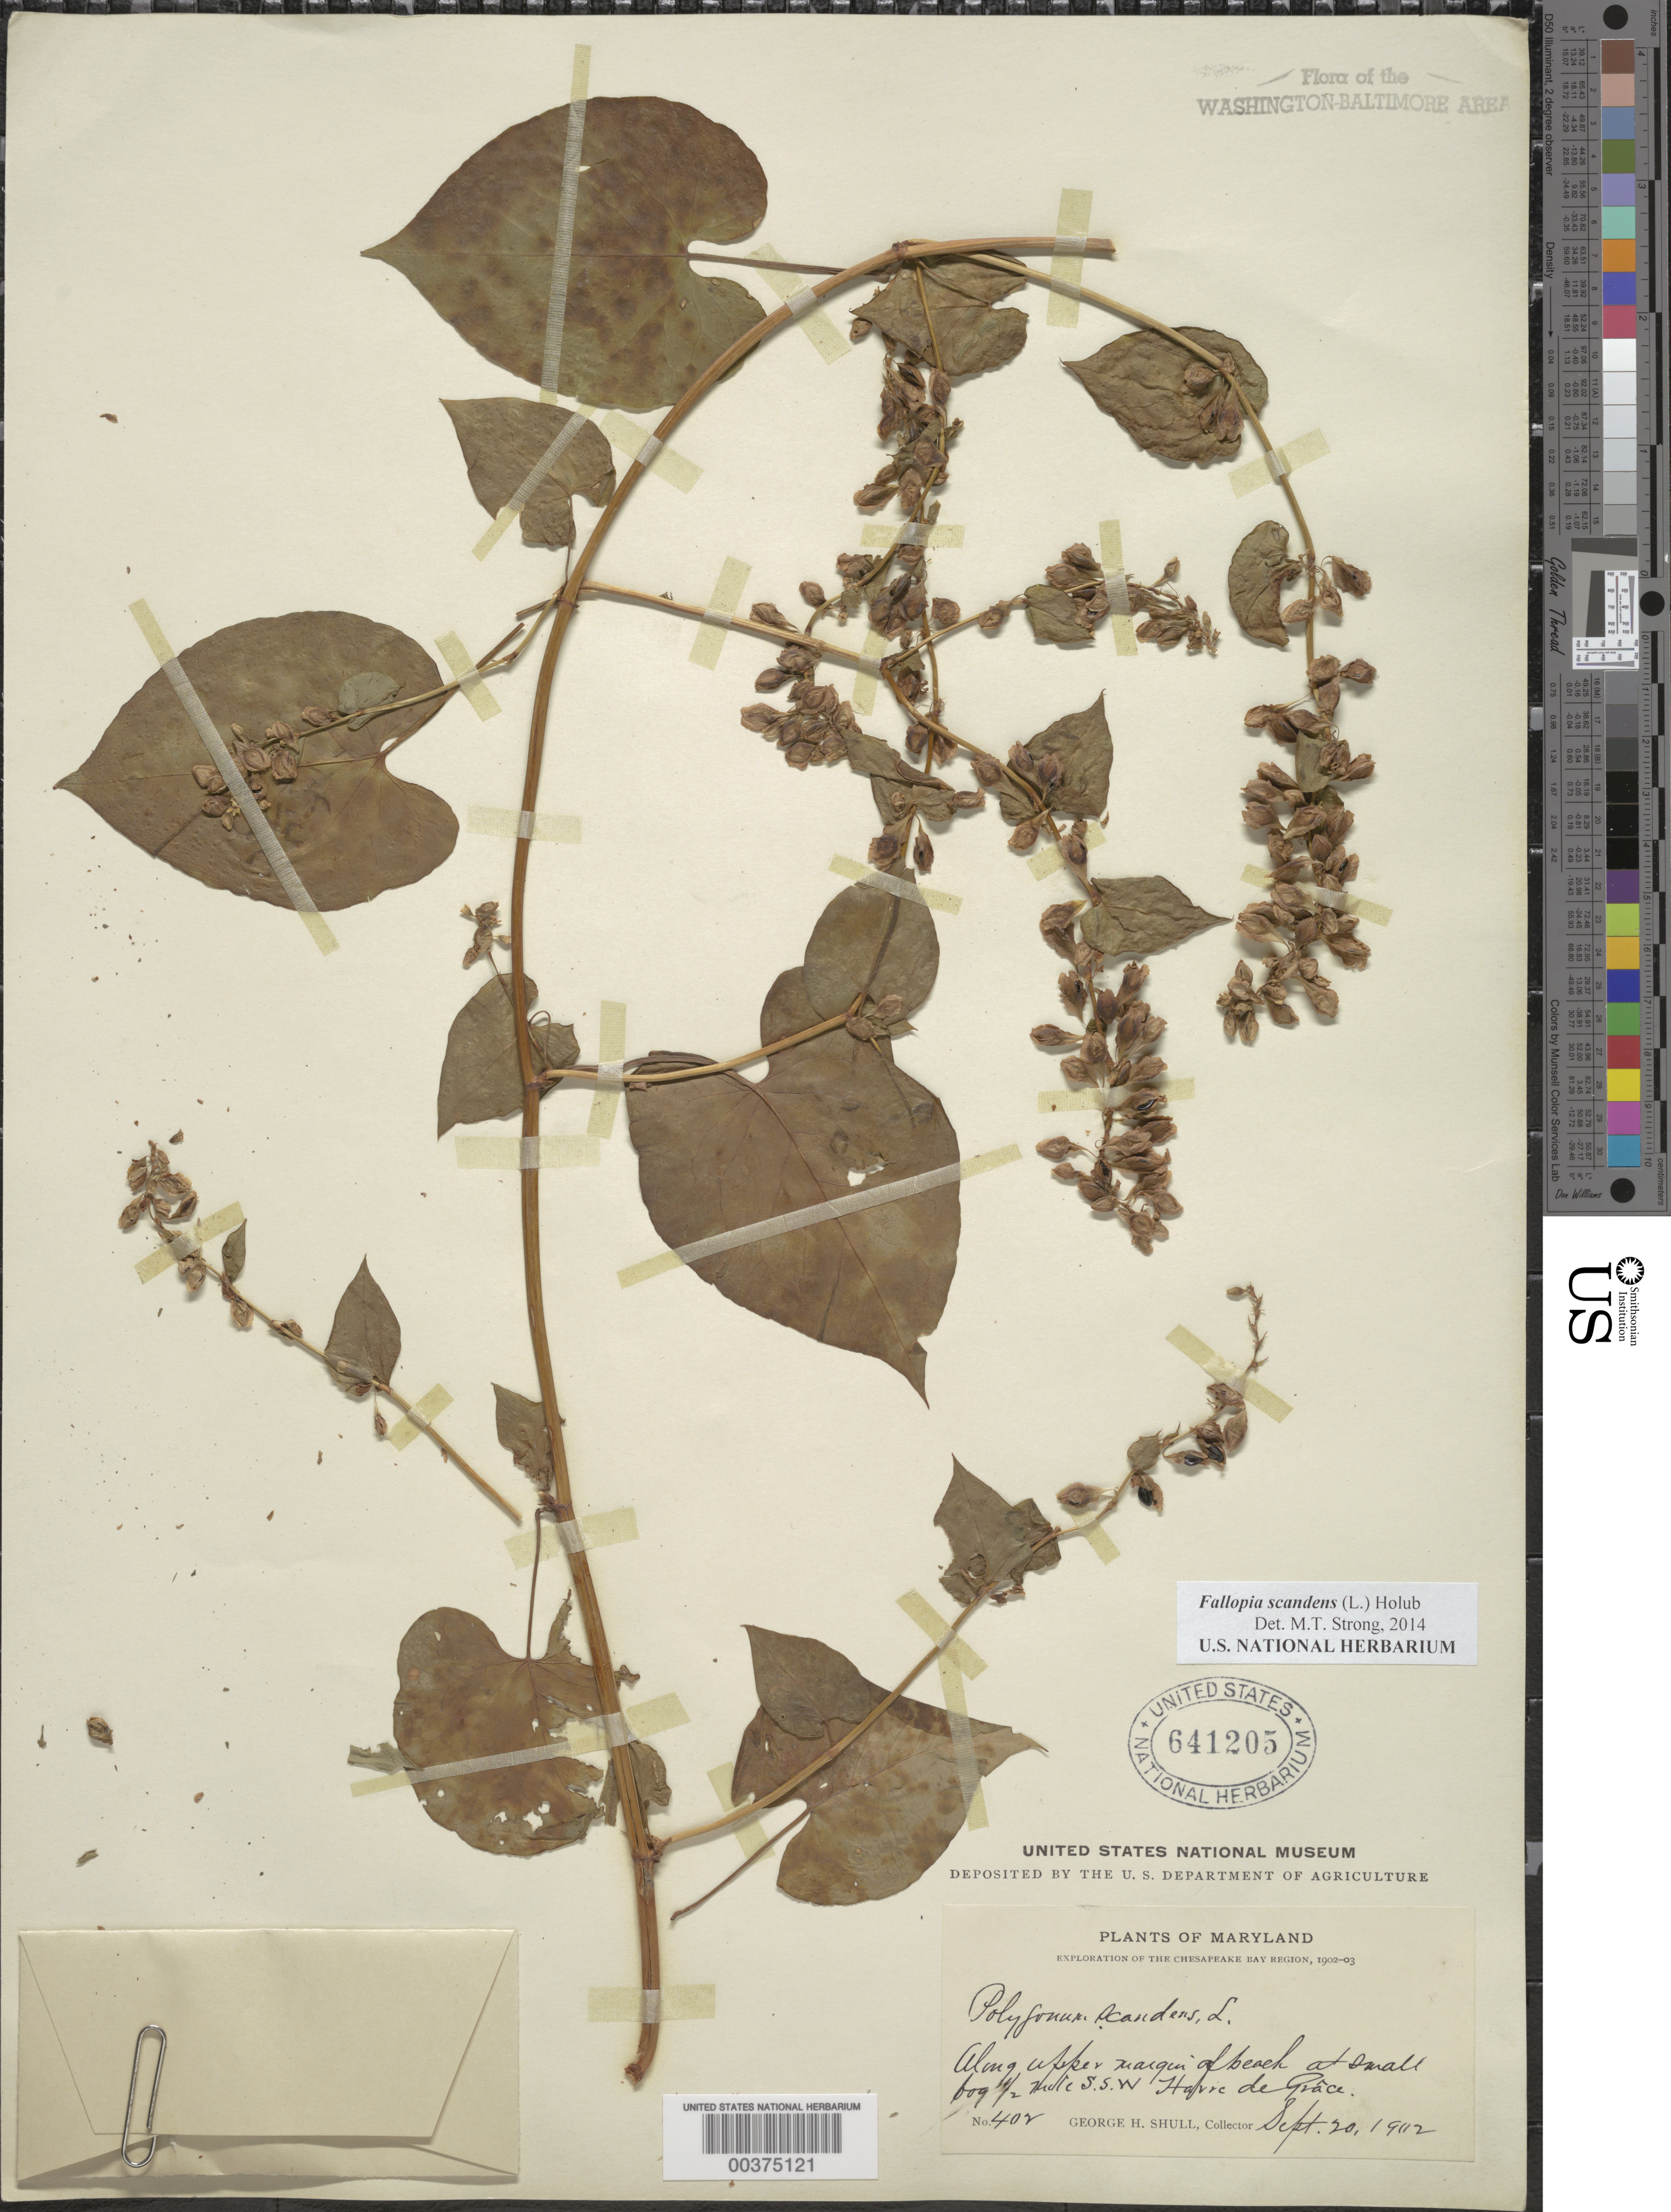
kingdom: Plantae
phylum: Tracheophyta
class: Magnoliopsida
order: Caryophyllales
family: Polygonaceae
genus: Fallopia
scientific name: Fallopia scandens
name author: (L.) Holub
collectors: G. H. Shull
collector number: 402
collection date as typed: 20 Sep 1902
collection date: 1902-09-20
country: United States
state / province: Maryland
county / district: Harford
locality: South-southwest of Havre De Grace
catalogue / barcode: US 641205